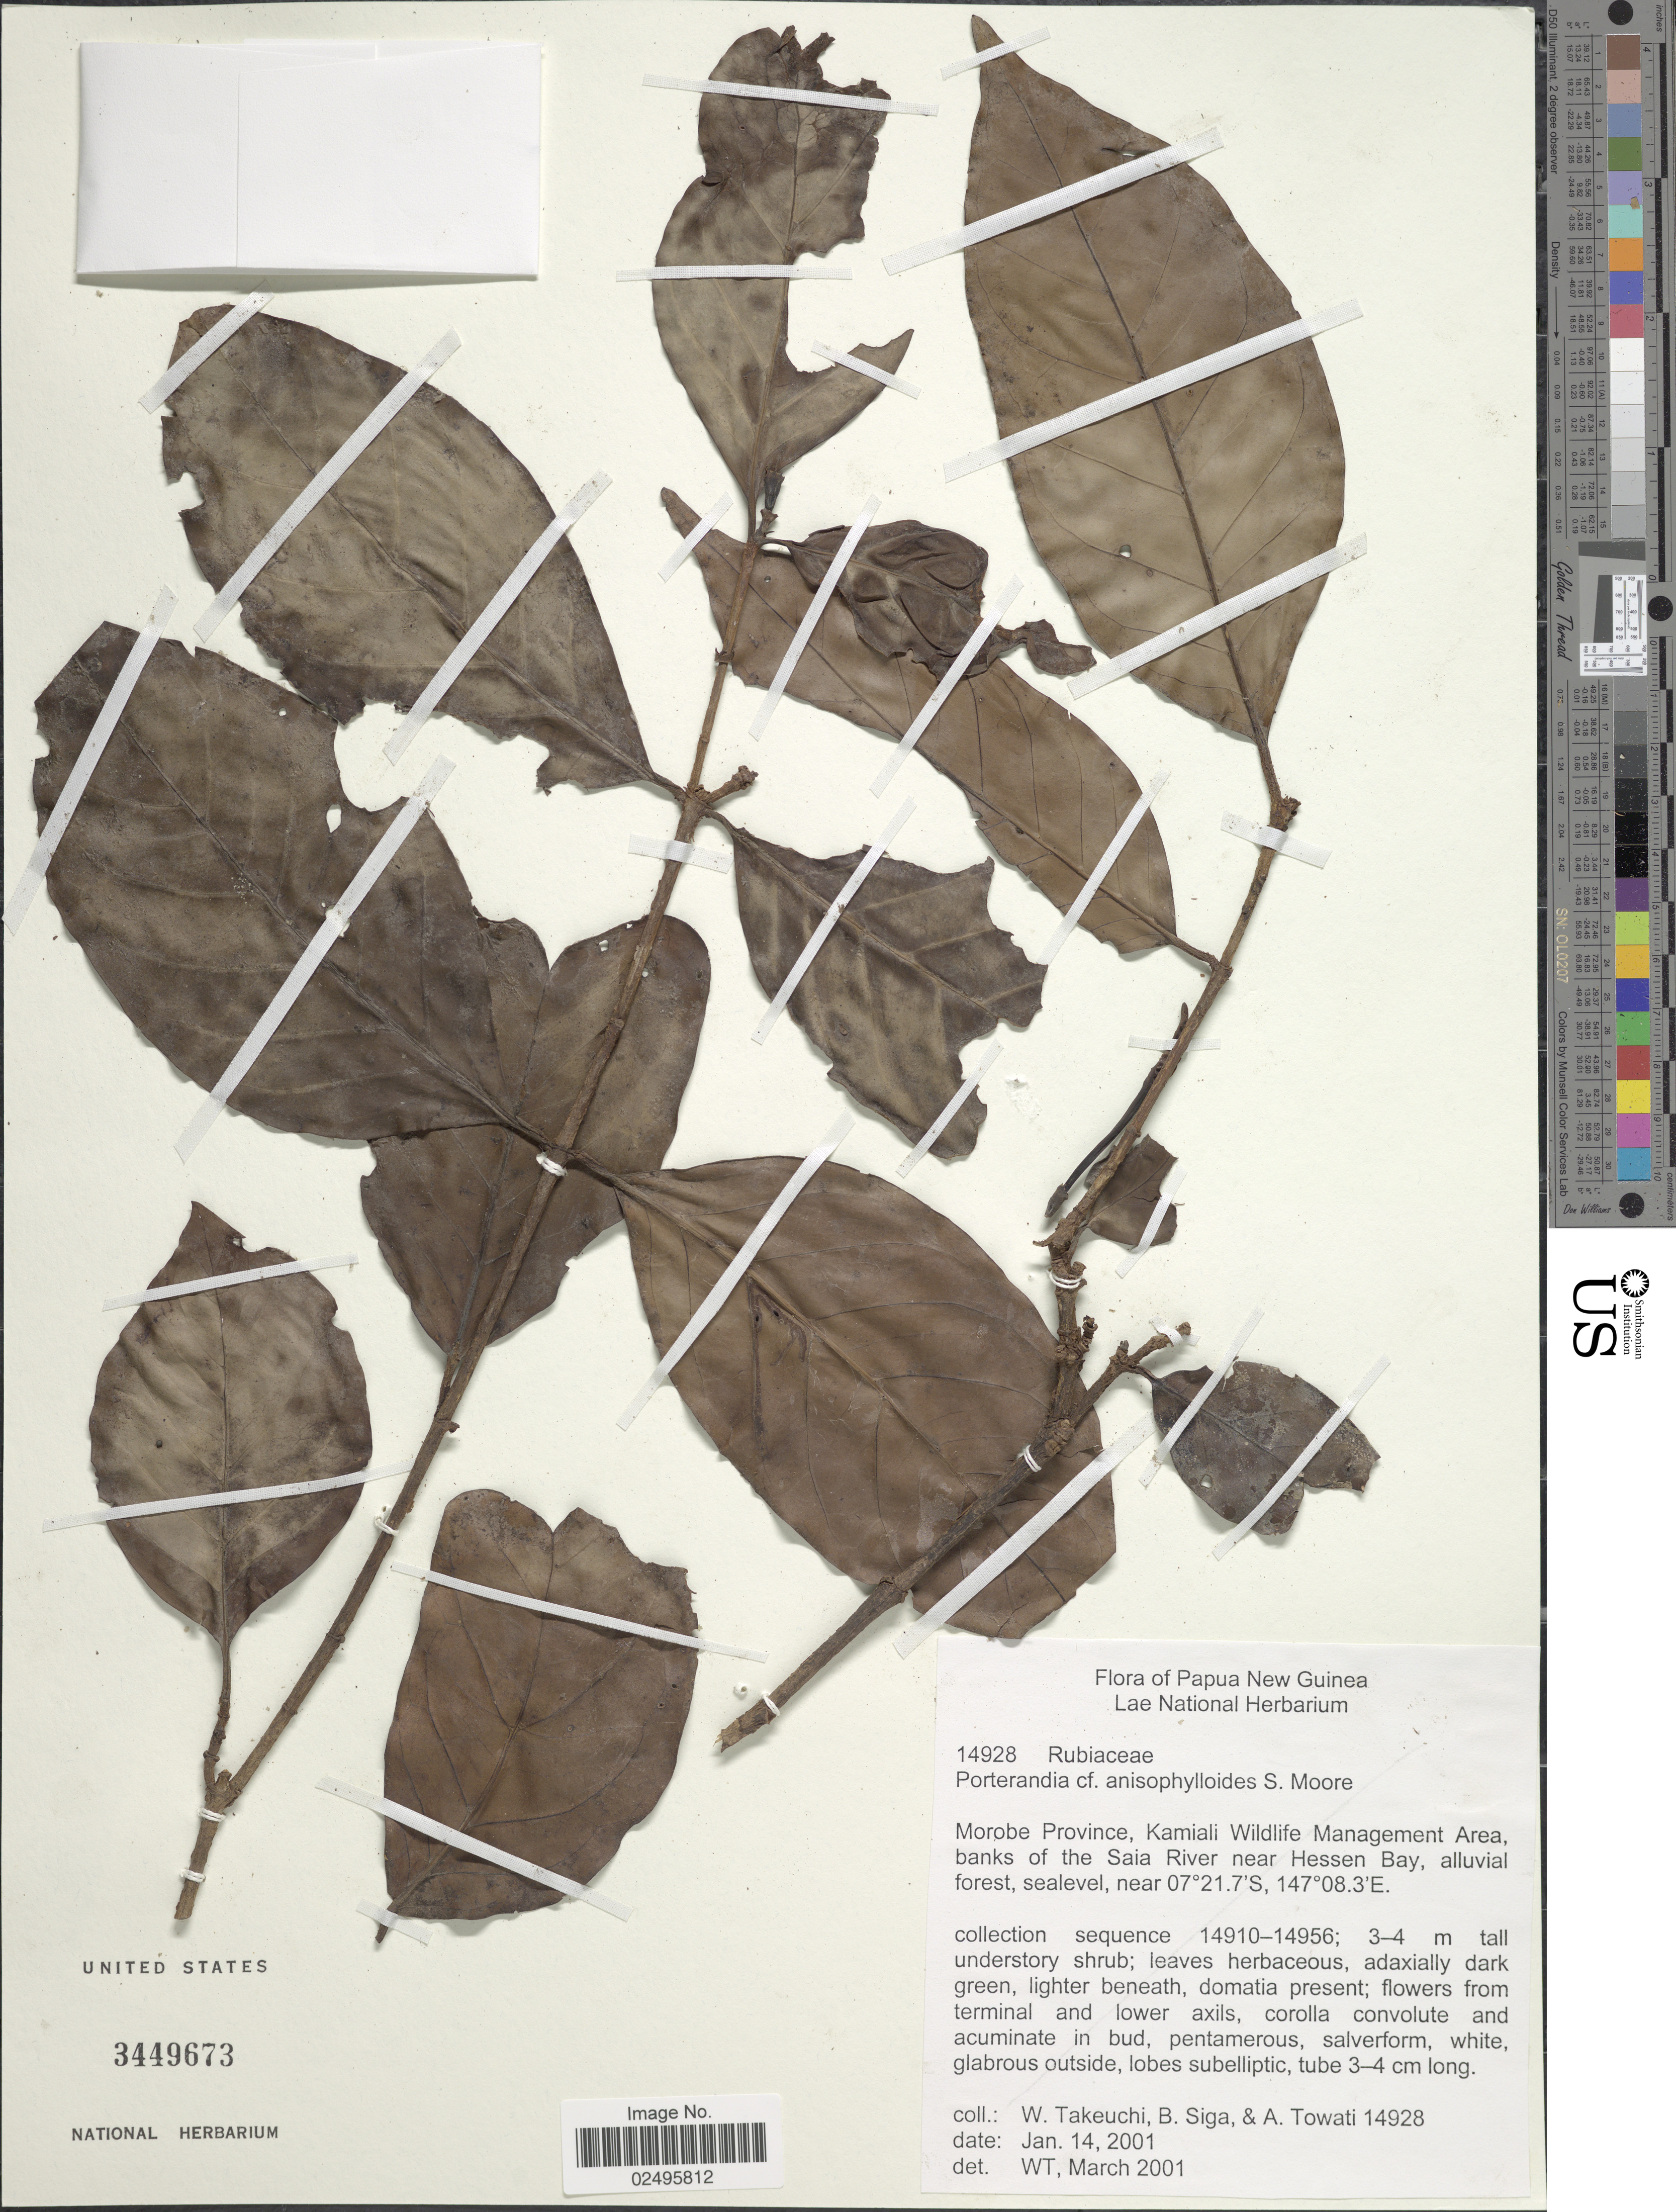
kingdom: Plantae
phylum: Tracheophyta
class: Magnoliopsida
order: Gentianales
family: Rubiaceae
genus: Porterandia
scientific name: Porterandia anisophylloides S. Moore sp. nov. ined.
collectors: W. Takeuchi, B. Siga & A. Towati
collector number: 14928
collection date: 2001-01-14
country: Papua New Guinea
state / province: Morobe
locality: Kamiali Wildlife Management Area; Banks of the Saia River near Hessen Bay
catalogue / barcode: US 3449673